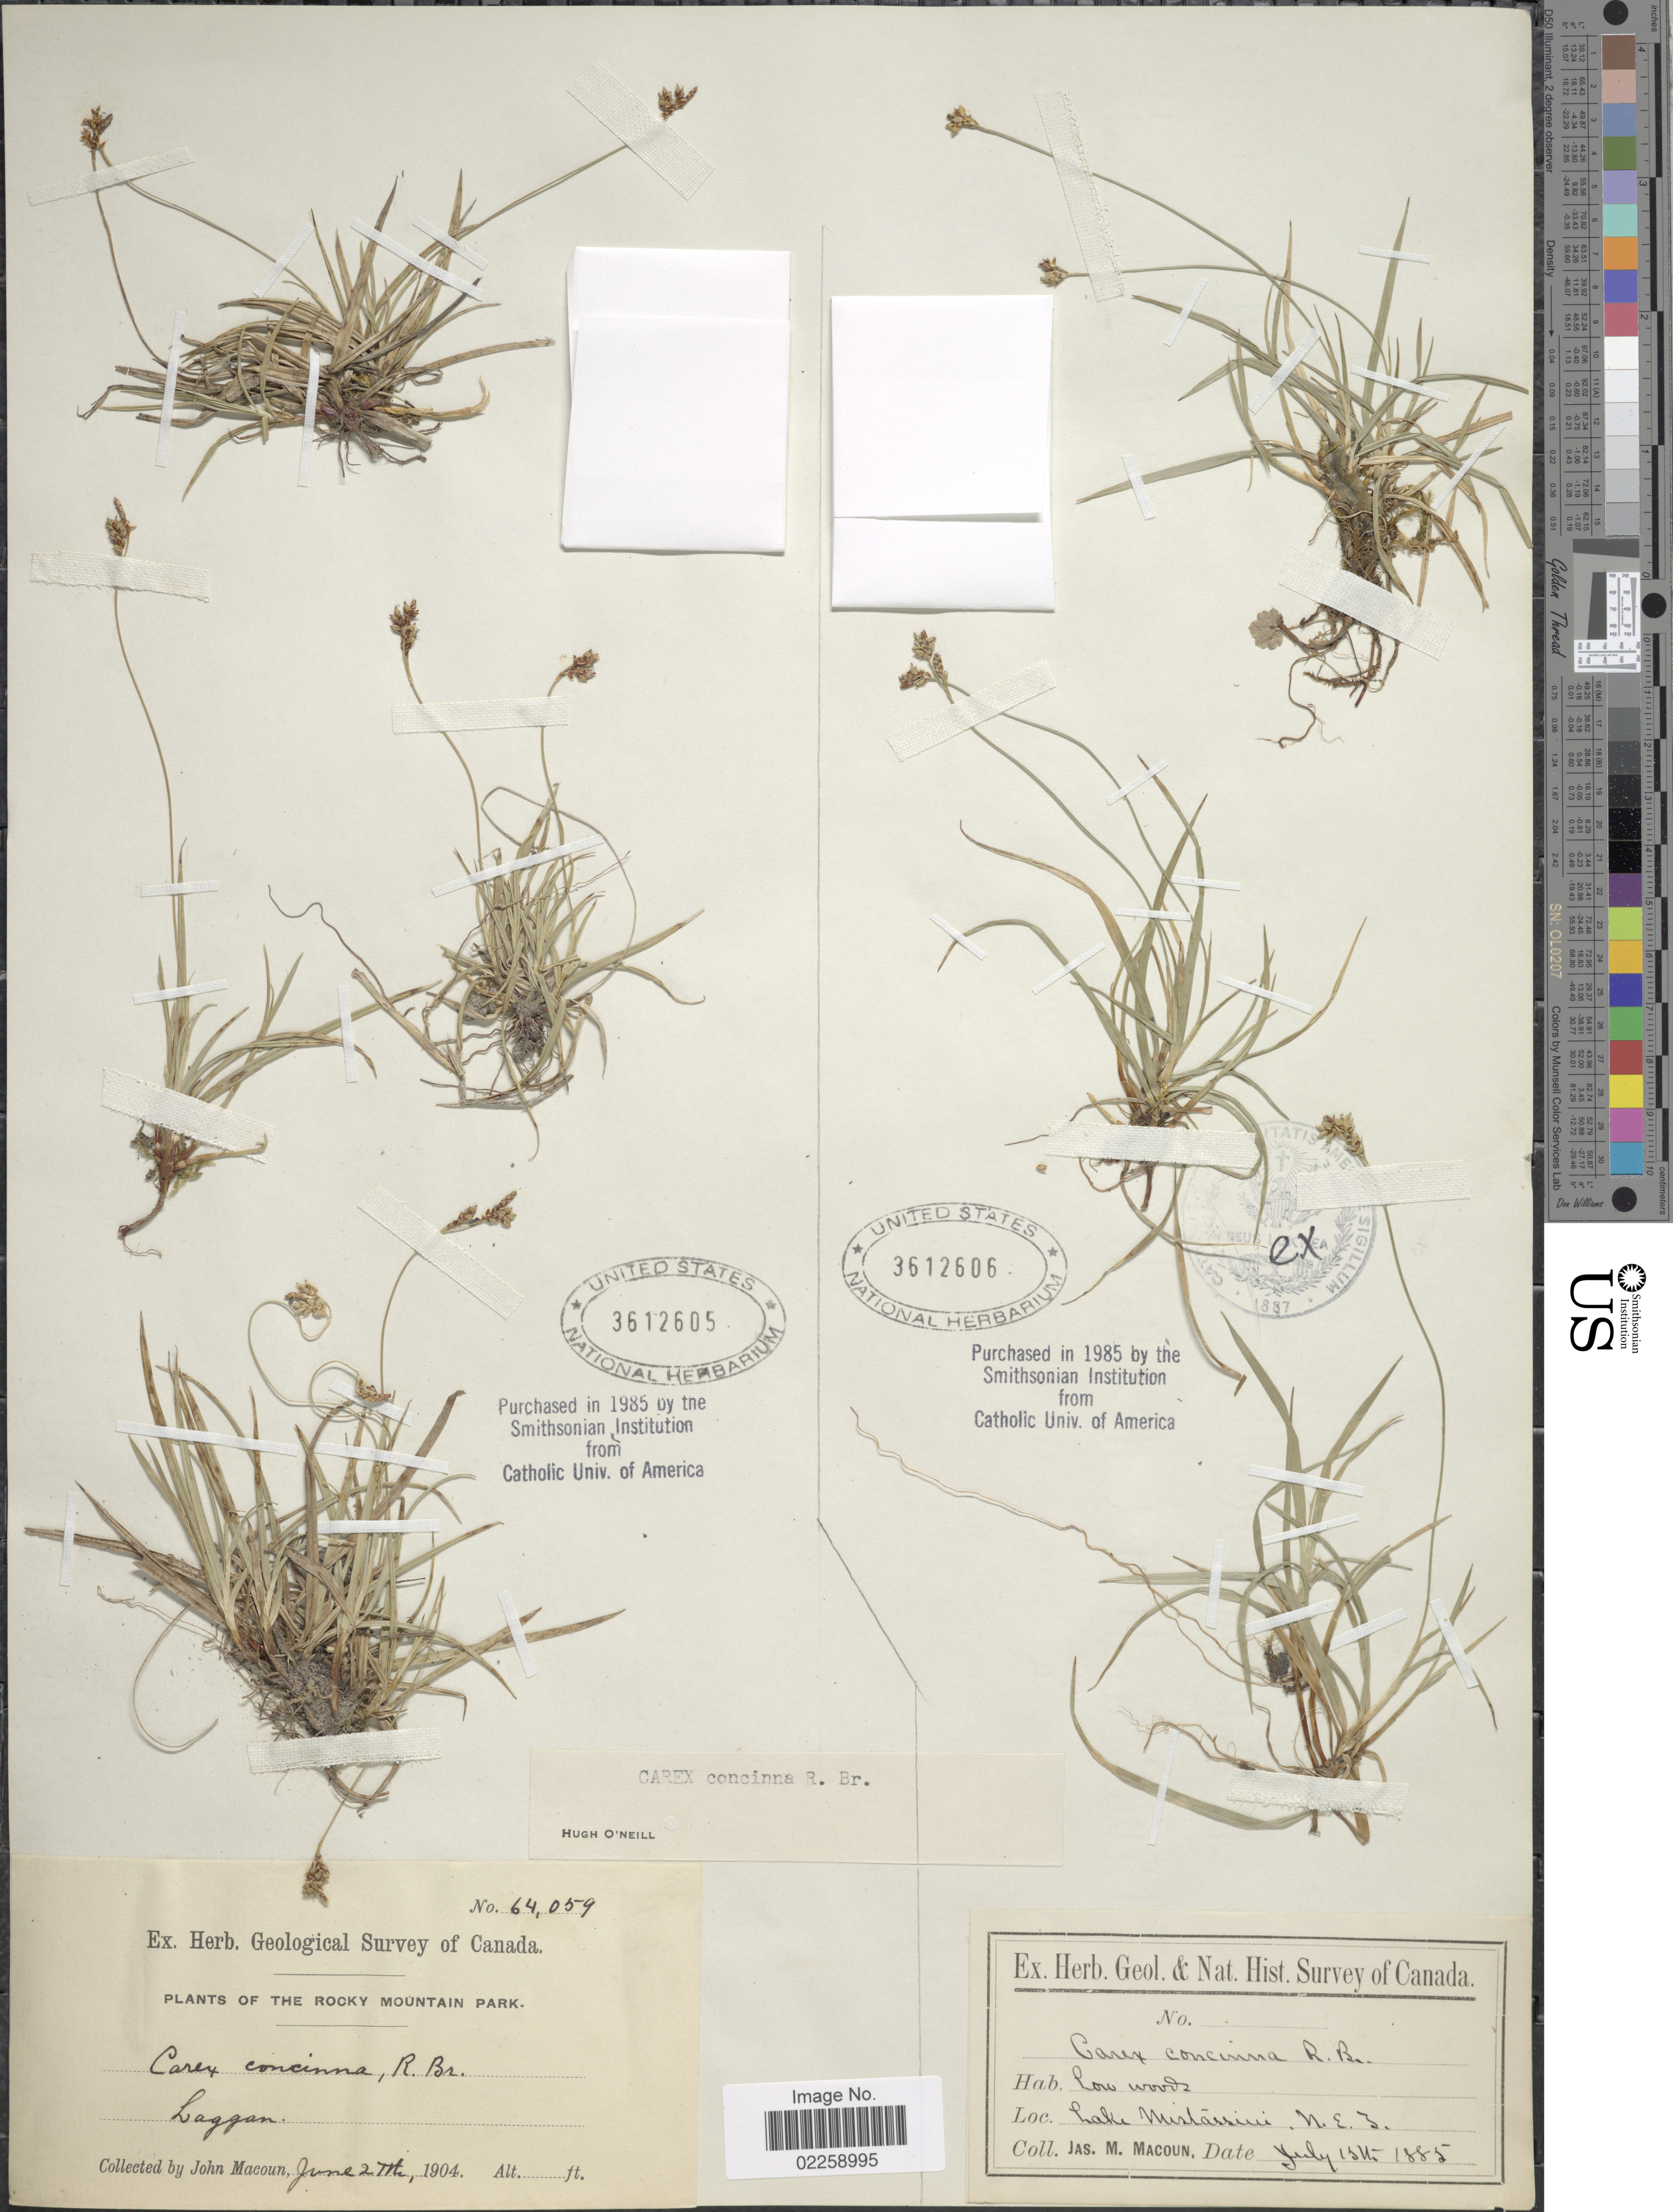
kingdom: Plantae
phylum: Tracheophyta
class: Liliopsida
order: Poales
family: Cyperaceae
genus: Carex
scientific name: Carex concinna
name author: R. Br.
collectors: J. Macoun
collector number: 64059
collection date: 1904-06-02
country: Canada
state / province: Alberta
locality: The Rocky Mountain Park, Laggan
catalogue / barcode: US 3612605